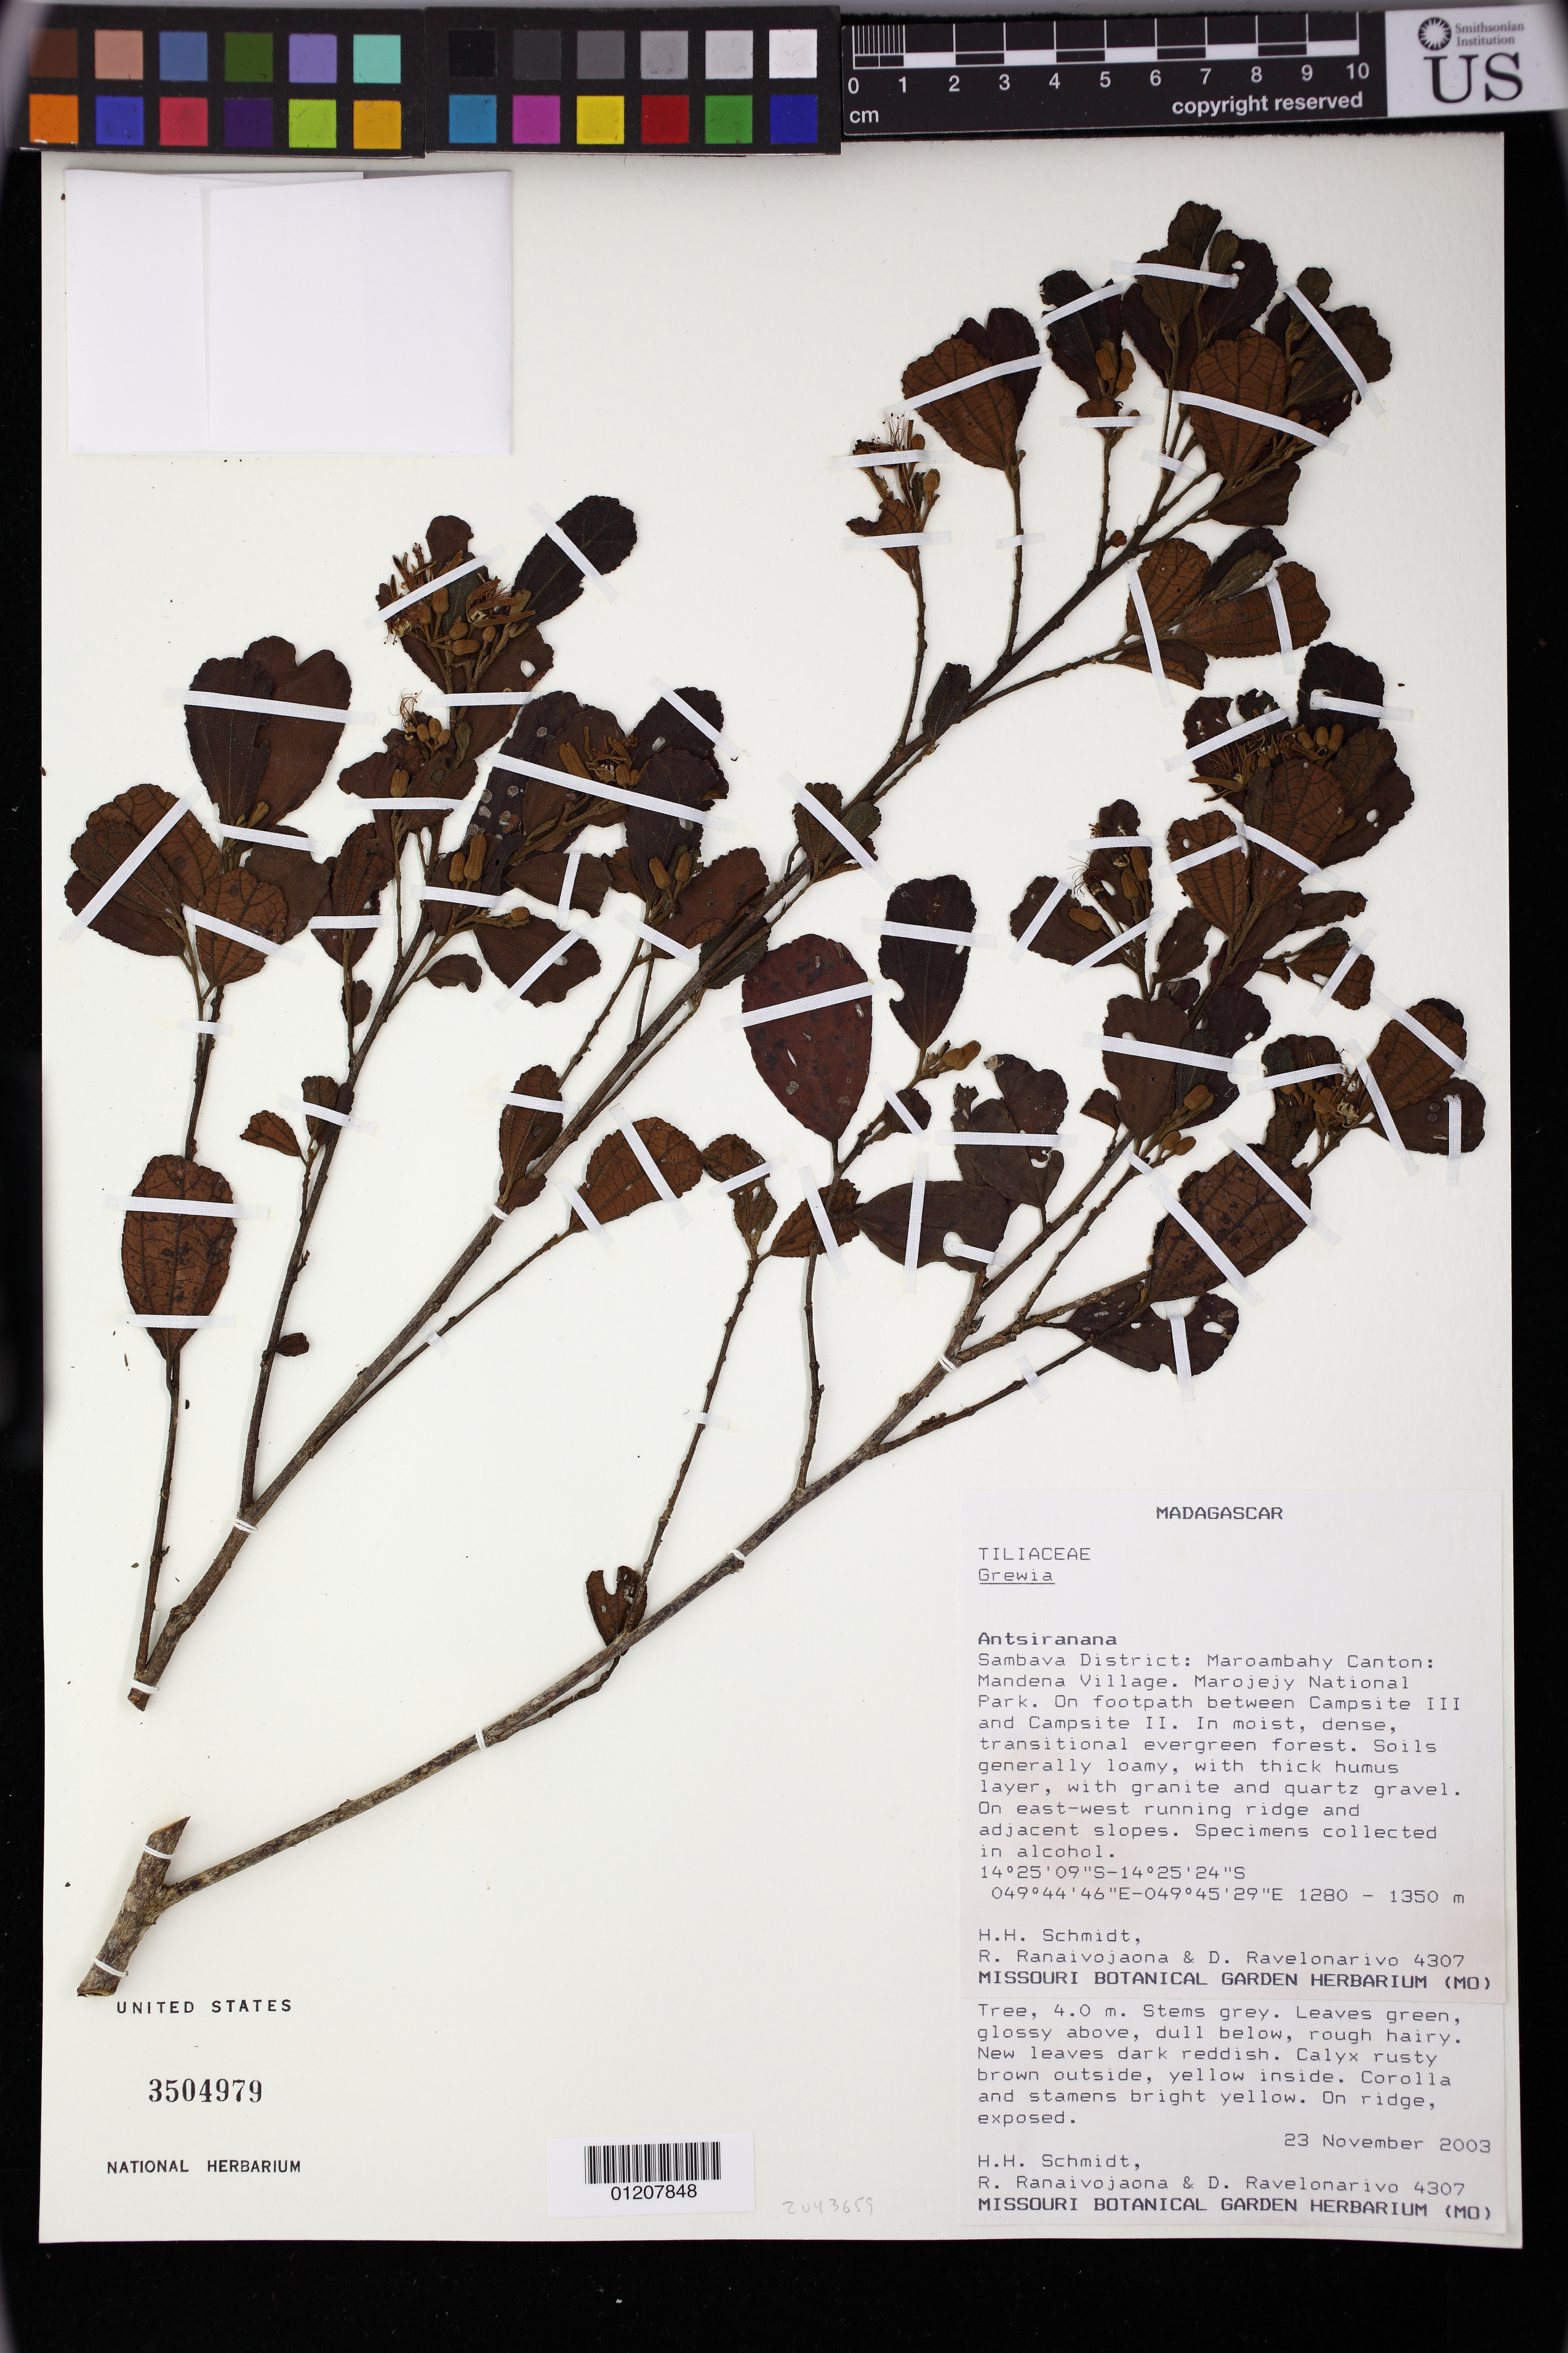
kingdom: Plantae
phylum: Tracheophyta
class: Magnoliopsida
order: Malvales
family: Malvaceae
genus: Grewia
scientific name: Grewia sp.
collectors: H. H. Schmidt, R. Ranaivojaona & D. Ravelonarivo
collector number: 4307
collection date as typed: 23 Nov 2003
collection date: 2003-11-23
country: Madagascar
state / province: Sava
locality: Antsiranana: Sambava District: Maroambahy, Canton: Madena Village. Marojejy National Park. On footpath between campsite III and II. In moist dense transitional evergreen forest. On east-west running ridge and adjacent slopes.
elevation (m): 1280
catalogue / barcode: US 3504979